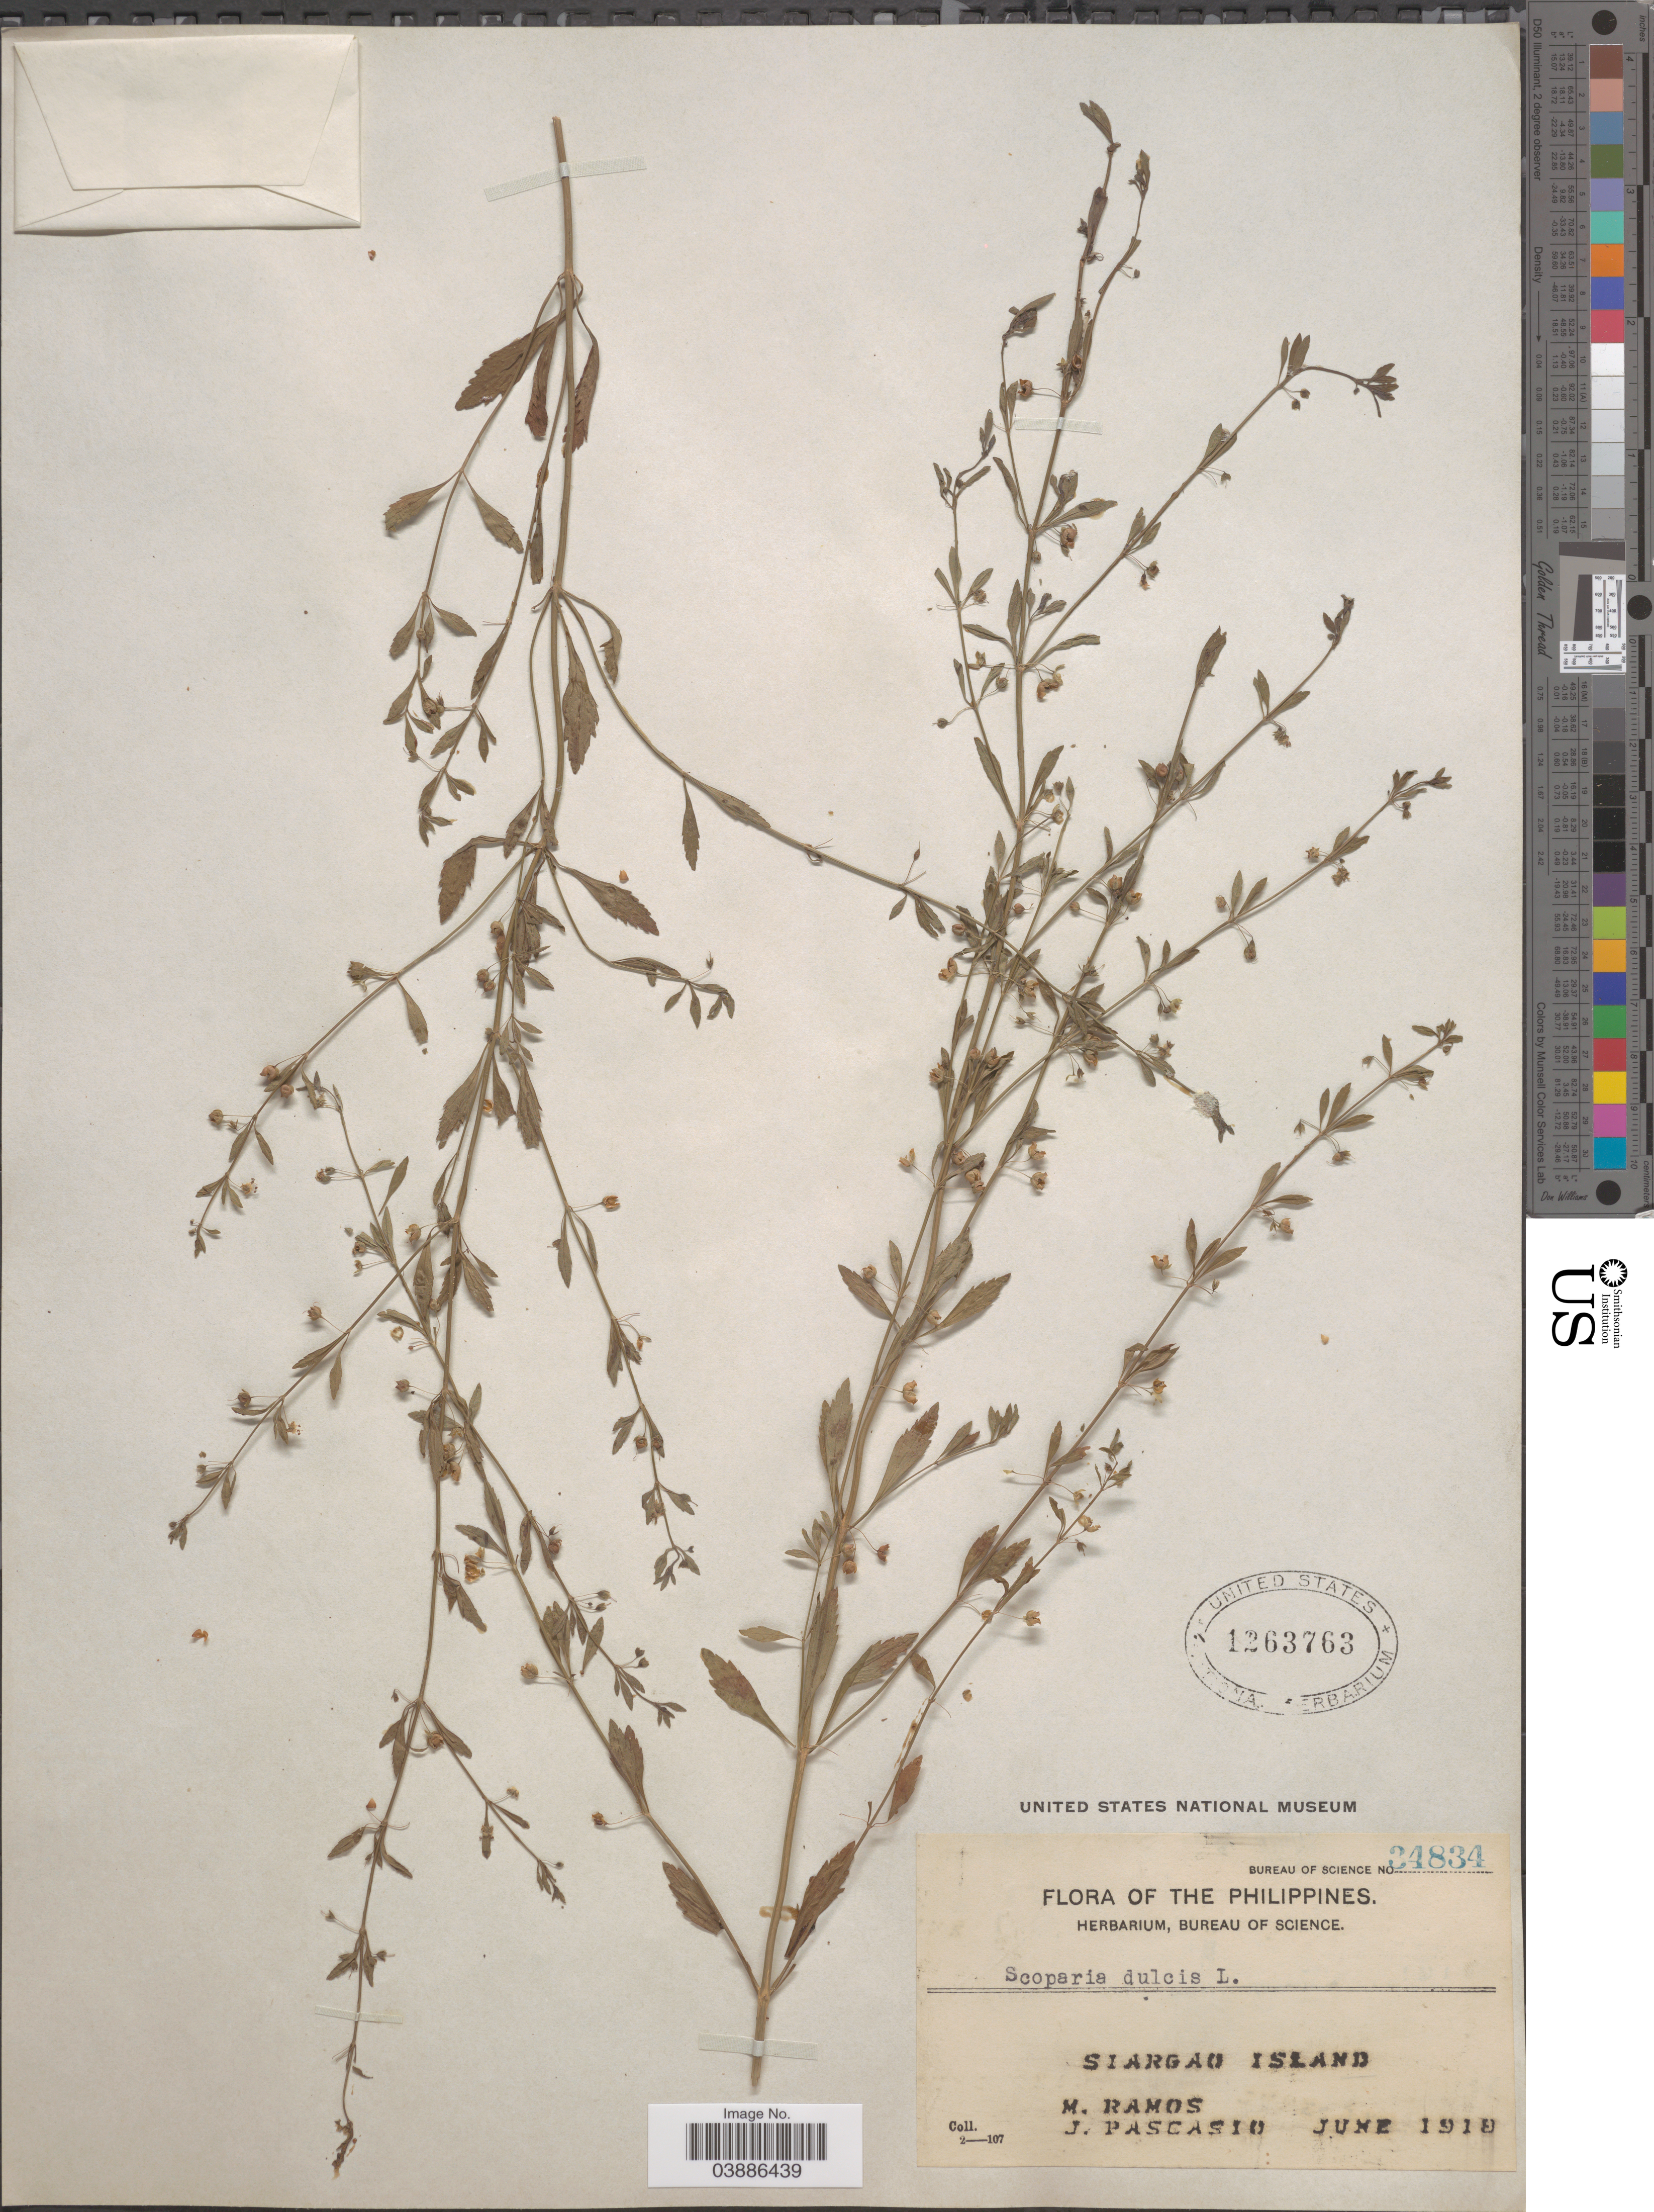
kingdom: Plantae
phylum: Tracheophyta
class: Magnoliopsida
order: Lamiales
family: Plantaginaceae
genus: Scoparia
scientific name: Scoparia dulcis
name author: L.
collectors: M. Ramos & J. Pascasio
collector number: Bureau of Science 34834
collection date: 1918-06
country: Philippines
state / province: Caraga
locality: Siargao Island.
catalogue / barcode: US 1263763